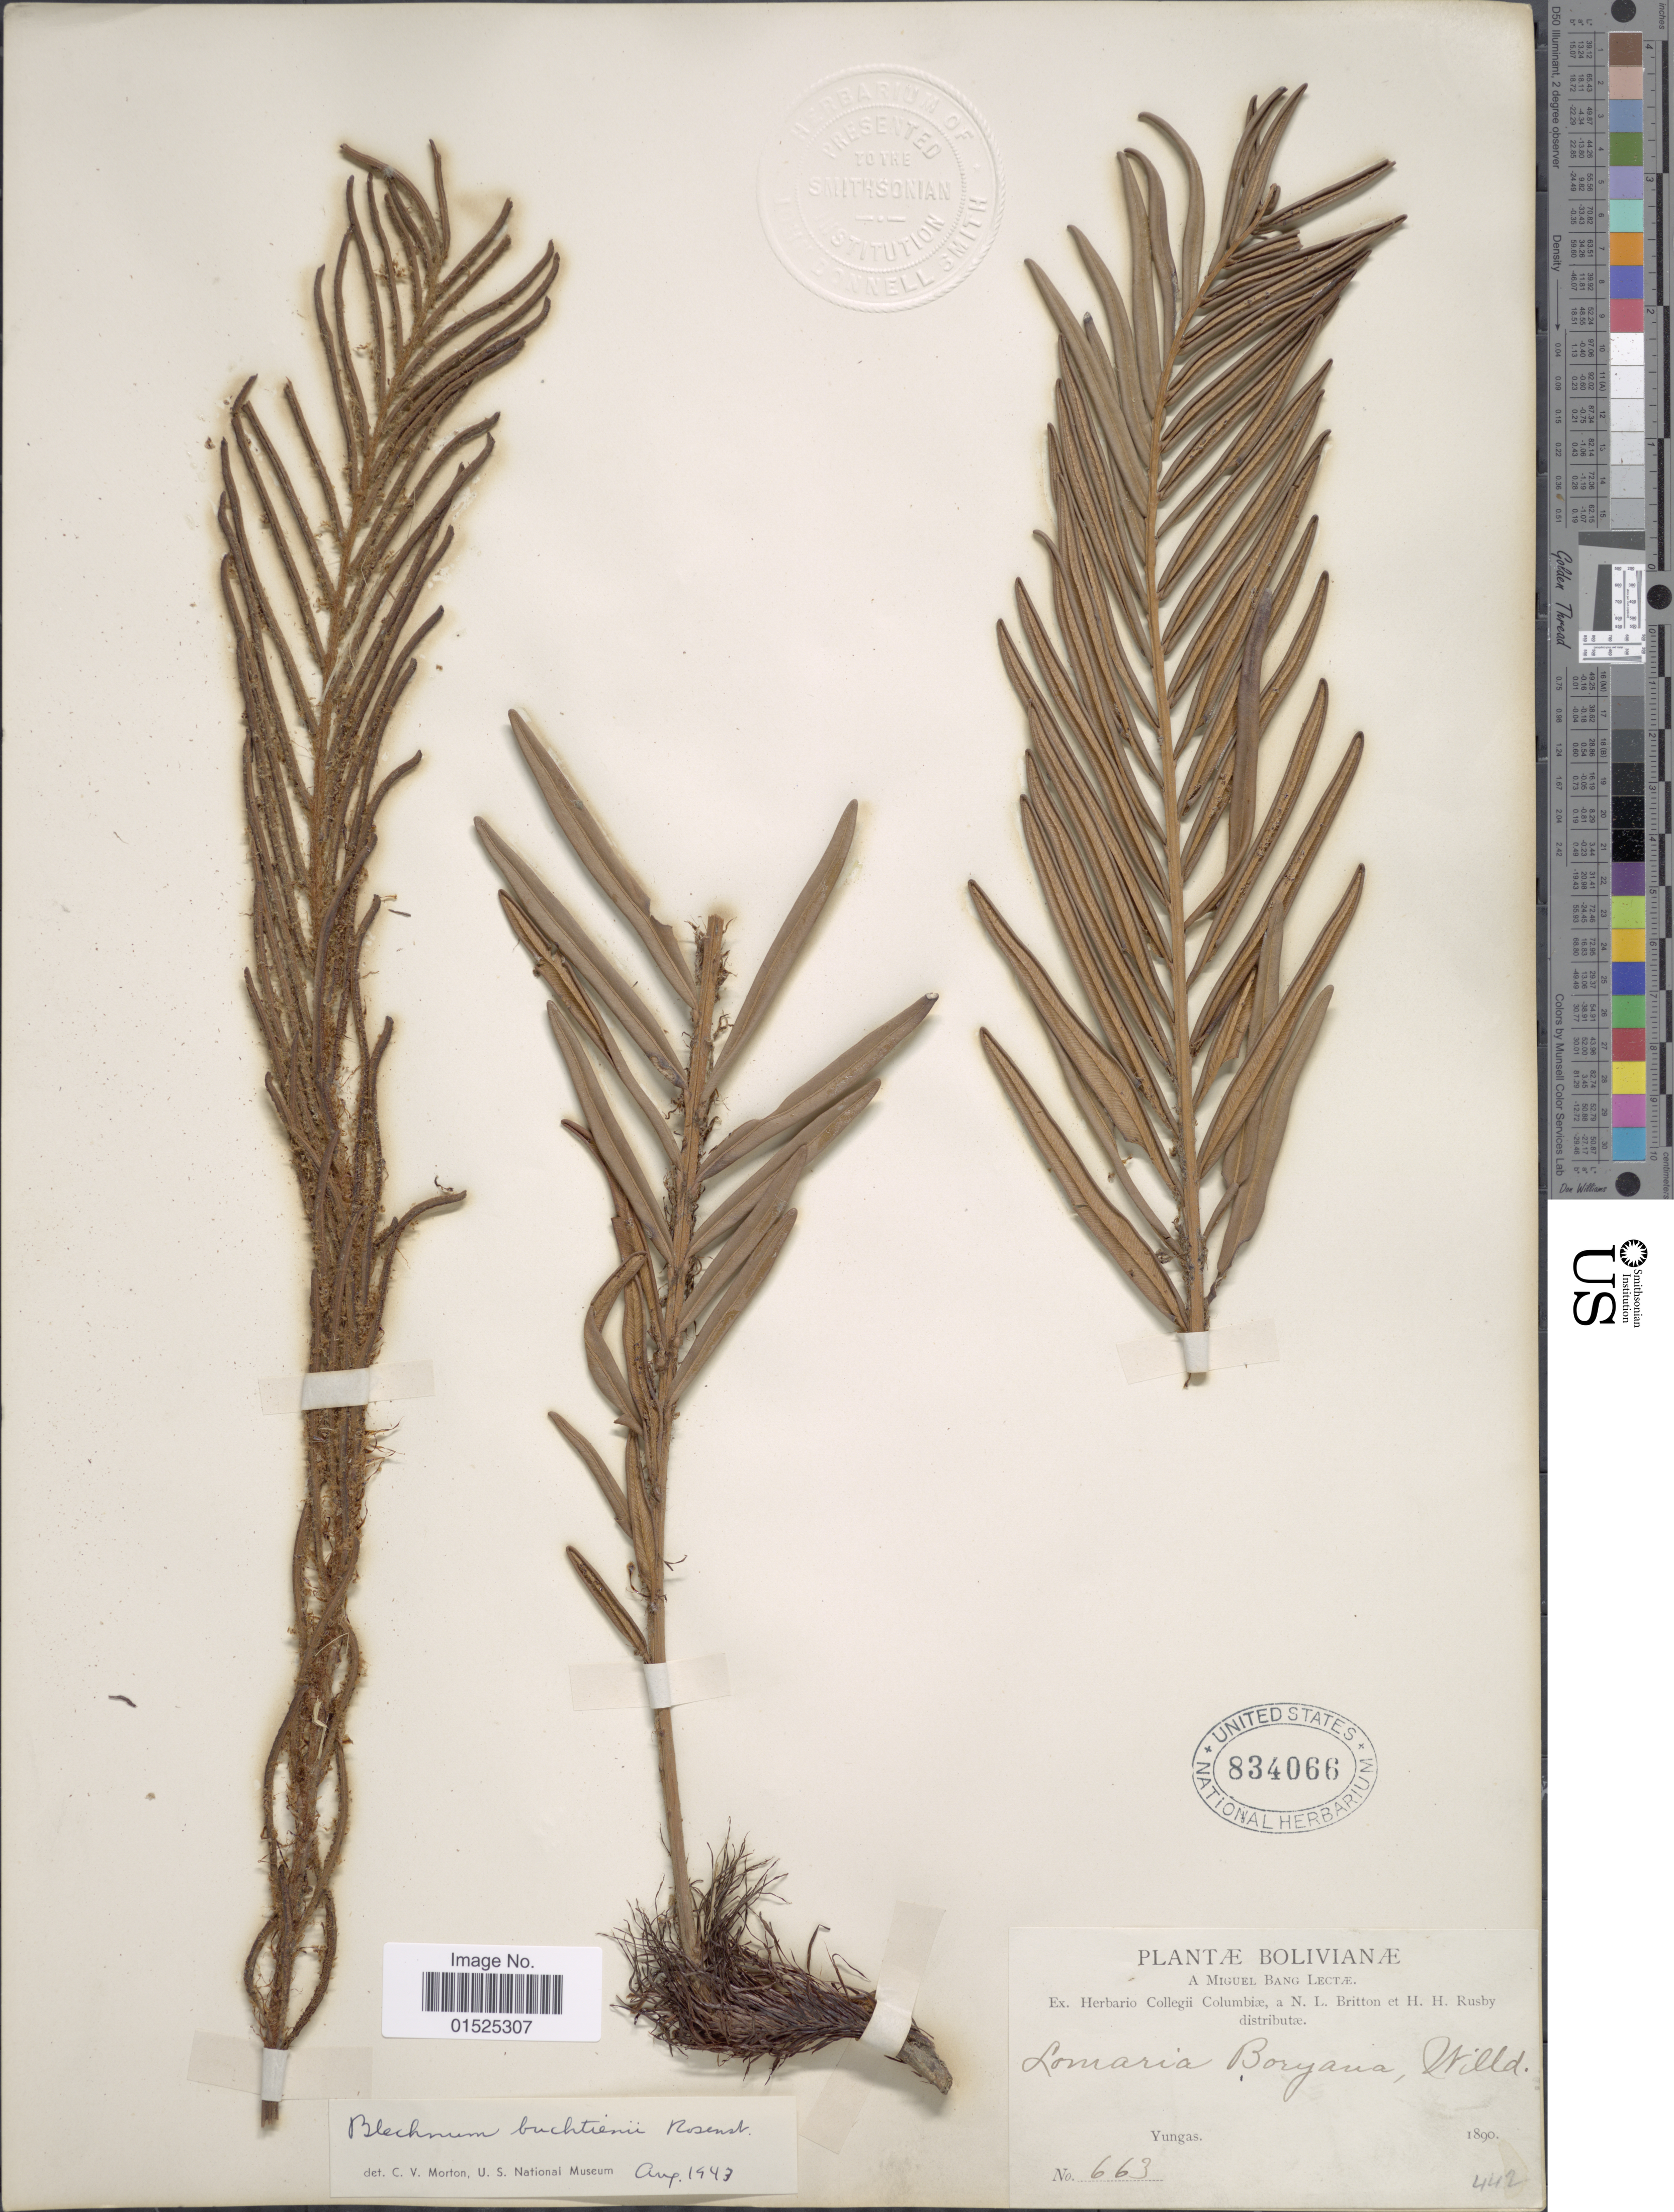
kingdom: Plantae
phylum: Tracheophyta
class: Polypodiopsida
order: Polypodiales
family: Blechnaceae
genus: Blechnum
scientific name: Blechnum auratum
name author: (Fée) R.M. Tryon & Stolze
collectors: M. Bang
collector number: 663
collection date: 1890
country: Bolivia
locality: Yungas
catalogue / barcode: US 834066